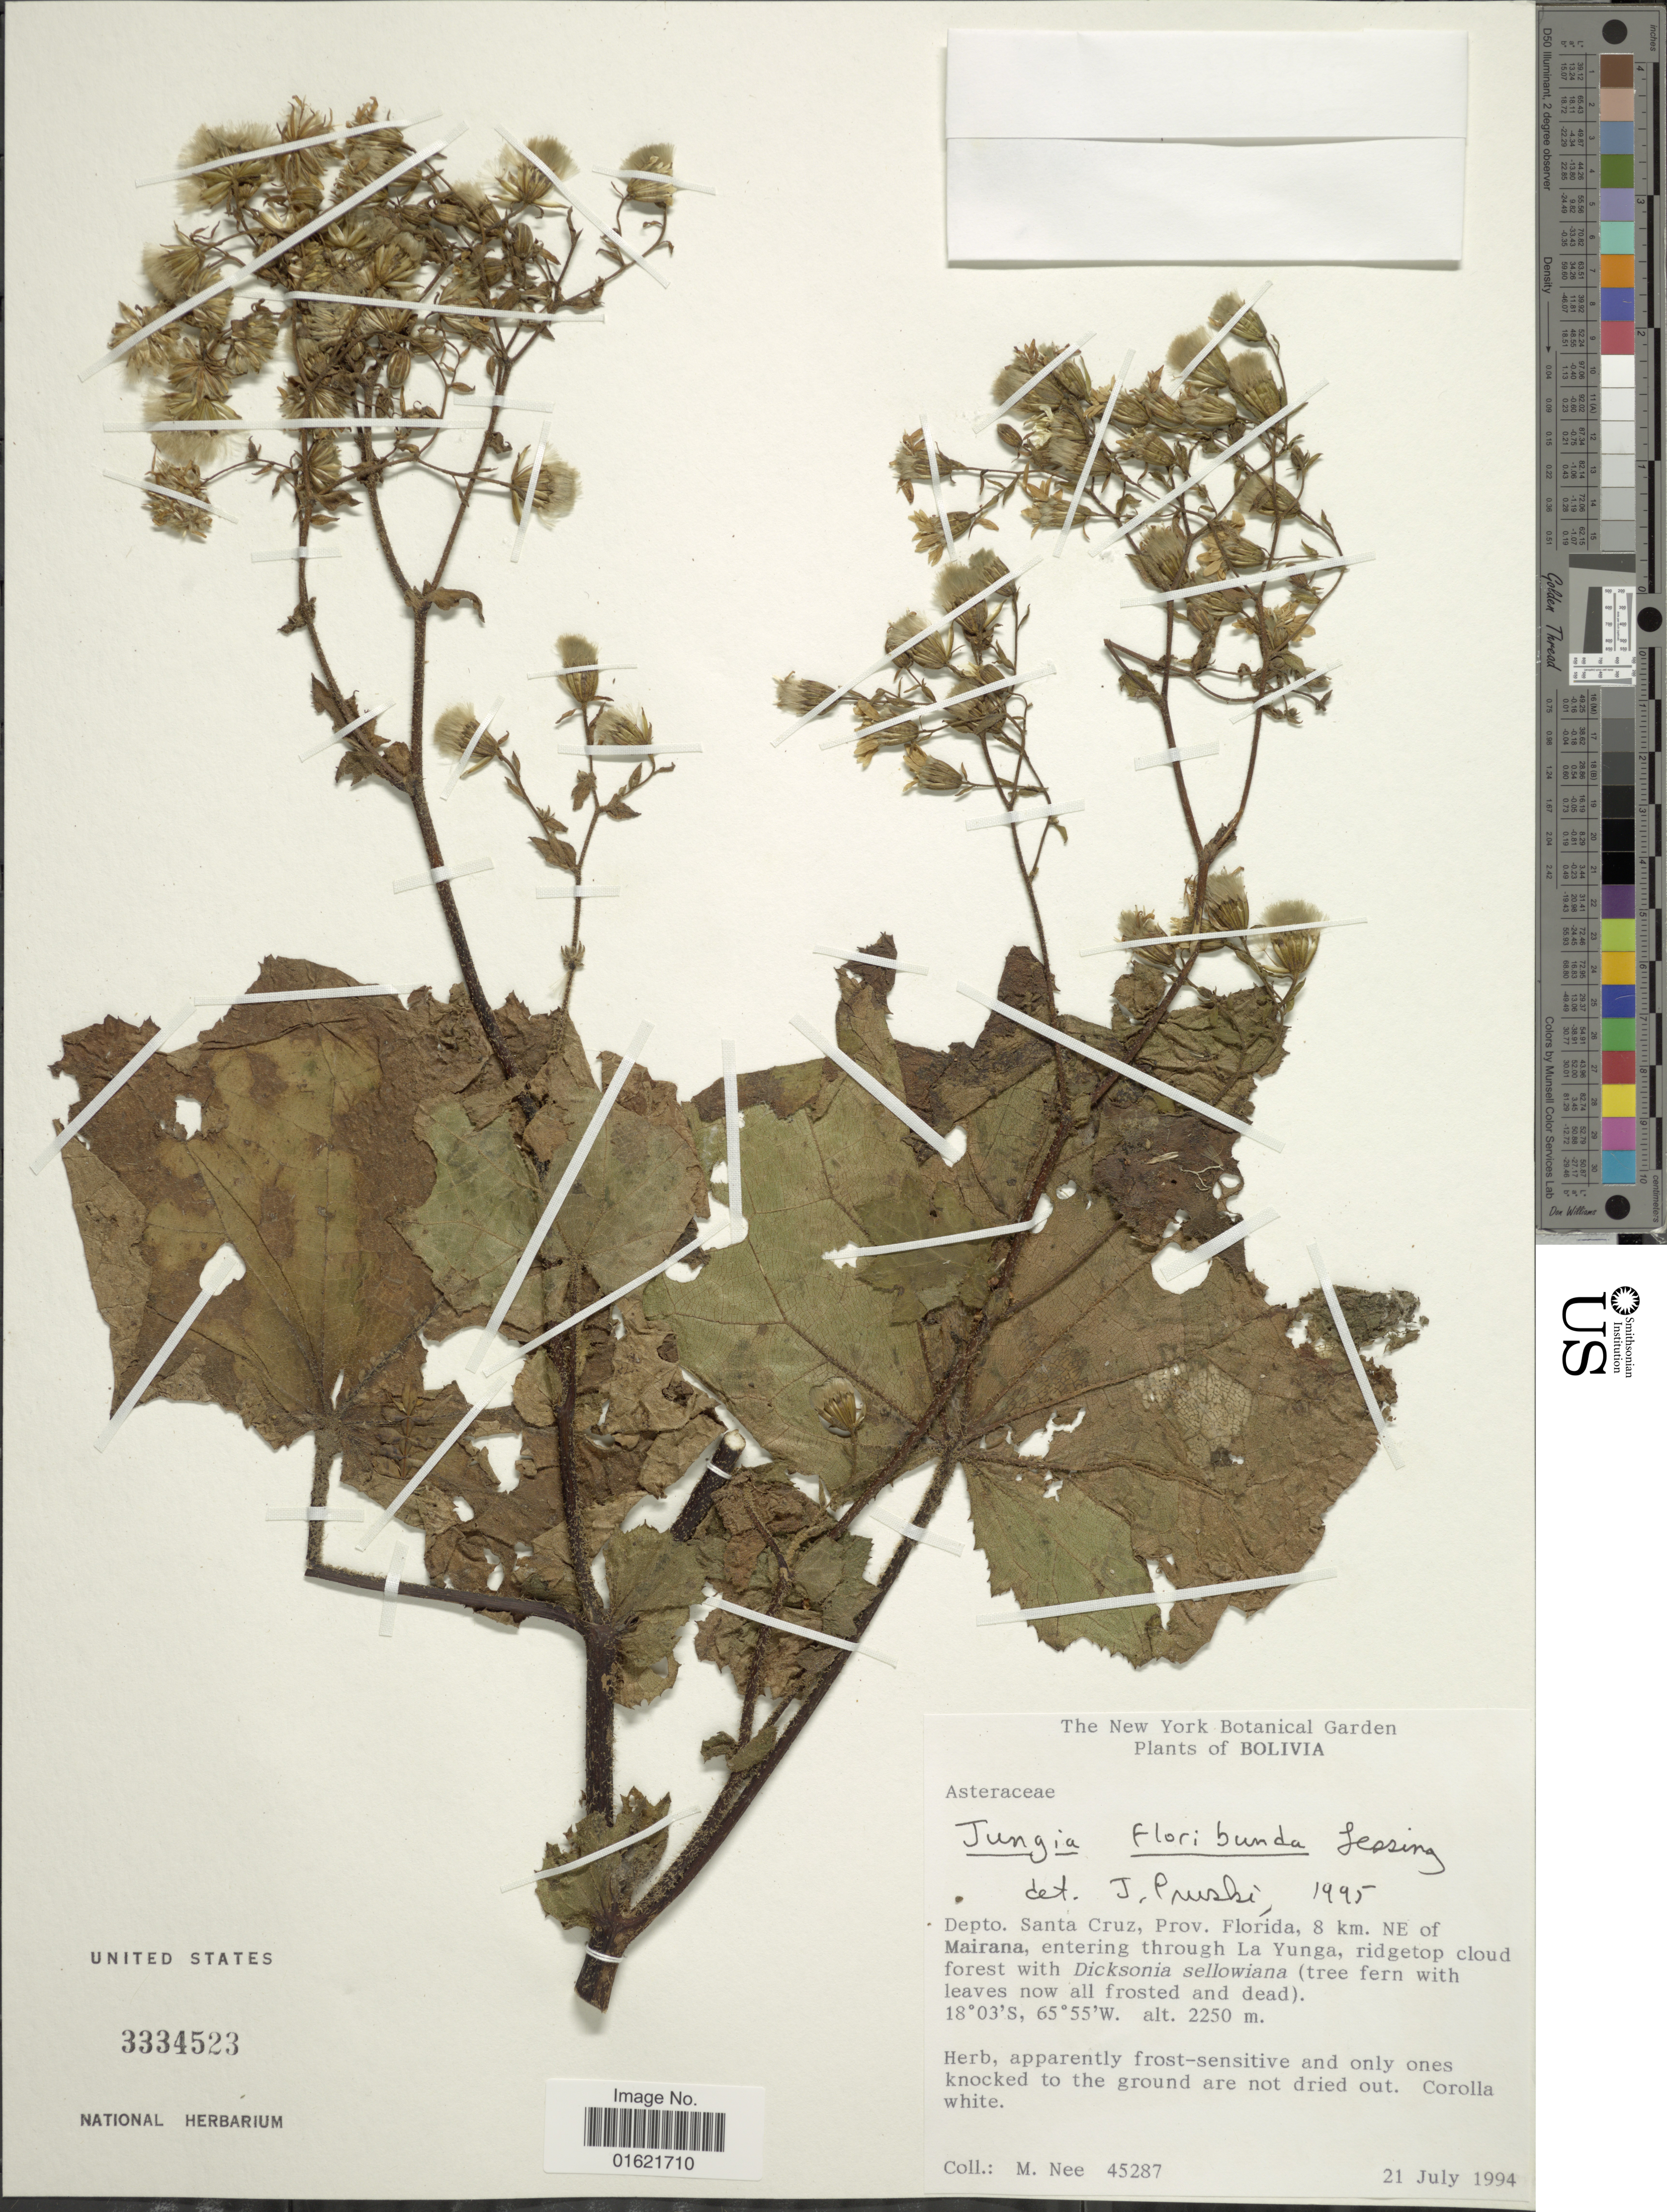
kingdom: Plantae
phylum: Tracheophyta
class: Magnoliopsida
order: Asterales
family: Asteraceae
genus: Jungia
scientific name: Jungia floribunda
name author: Less.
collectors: M. Nee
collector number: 45287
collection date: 1994-07-21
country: Bolivia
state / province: Santa Cruz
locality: Dept. Sant Cruz, Prov. Florida, 8 km. NE of Mairana, entering through La Yunga, ridgetop cloud forest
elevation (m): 2250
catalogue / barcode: US 3334523